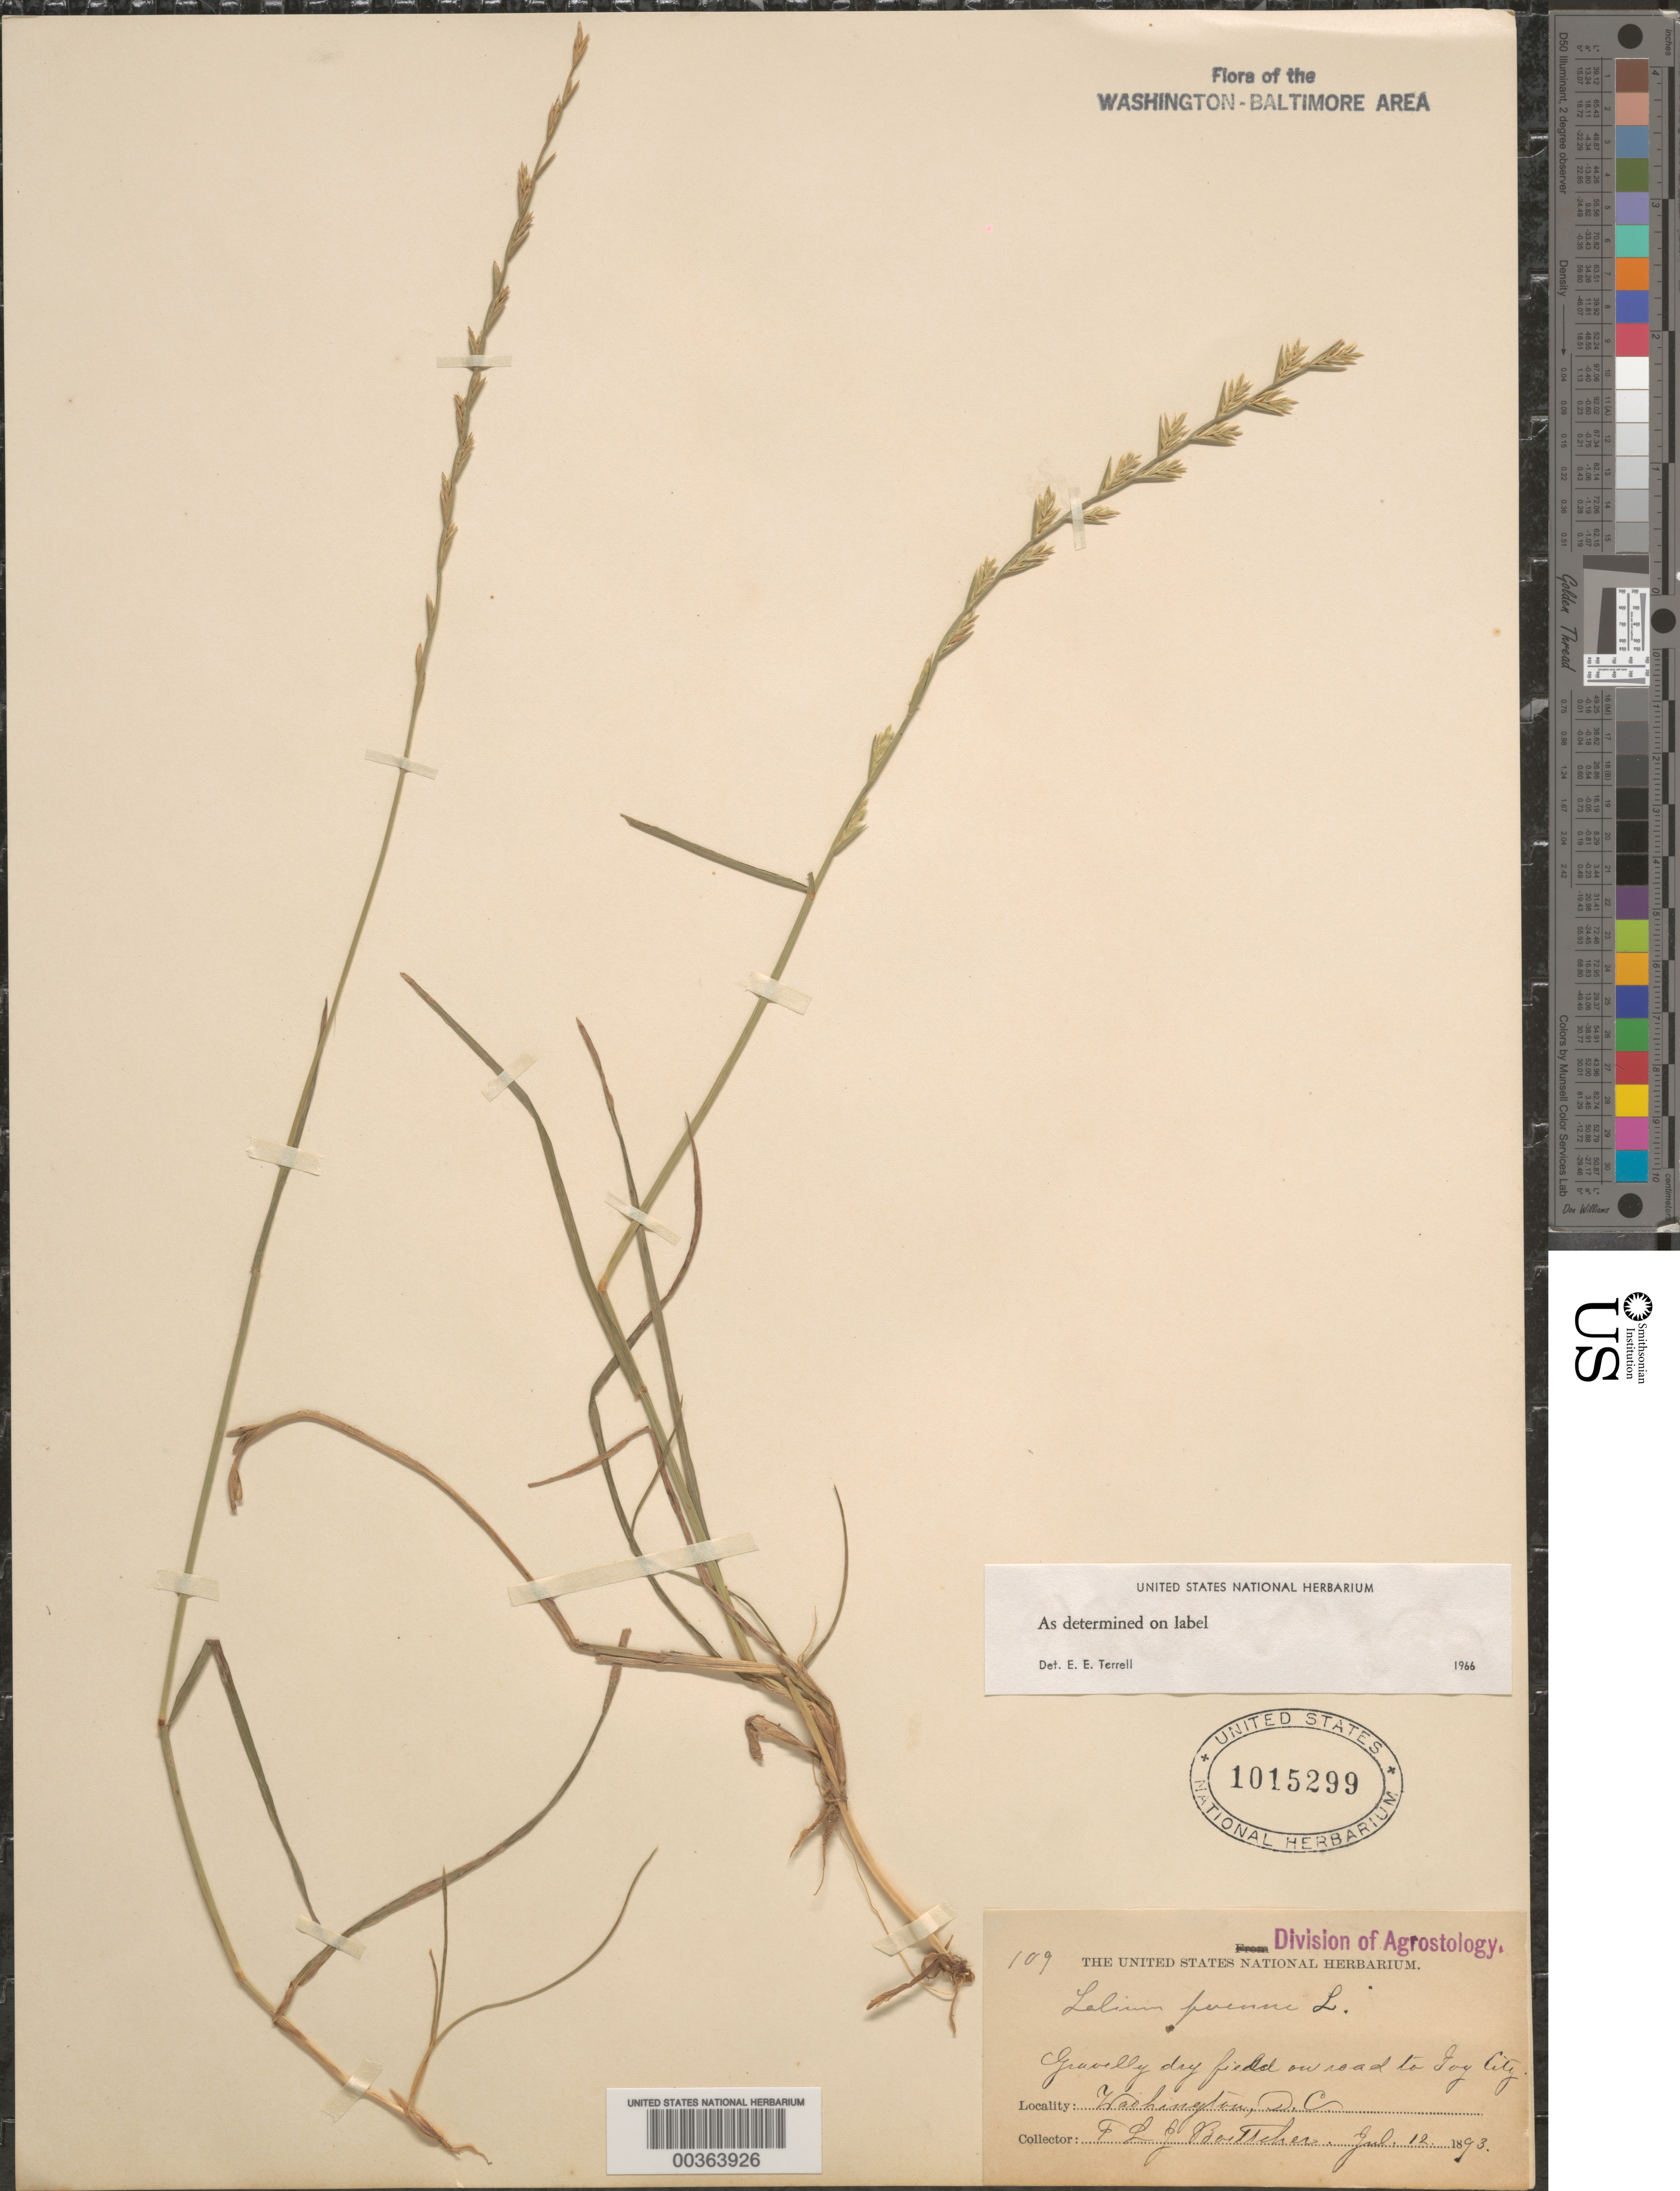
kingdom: Plantae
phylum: Tracheophyta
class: Liliopsida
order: Poales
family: Poaceae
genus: Lolium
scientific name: Lolium perenne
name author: L.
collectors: F. Boettcher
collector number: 109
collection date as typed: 12 Jul 1893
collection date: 1893-07-12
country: United States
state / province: District of Columbia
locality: Washington DC area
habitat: Gravelly dry field on road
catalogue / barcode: US 1015299